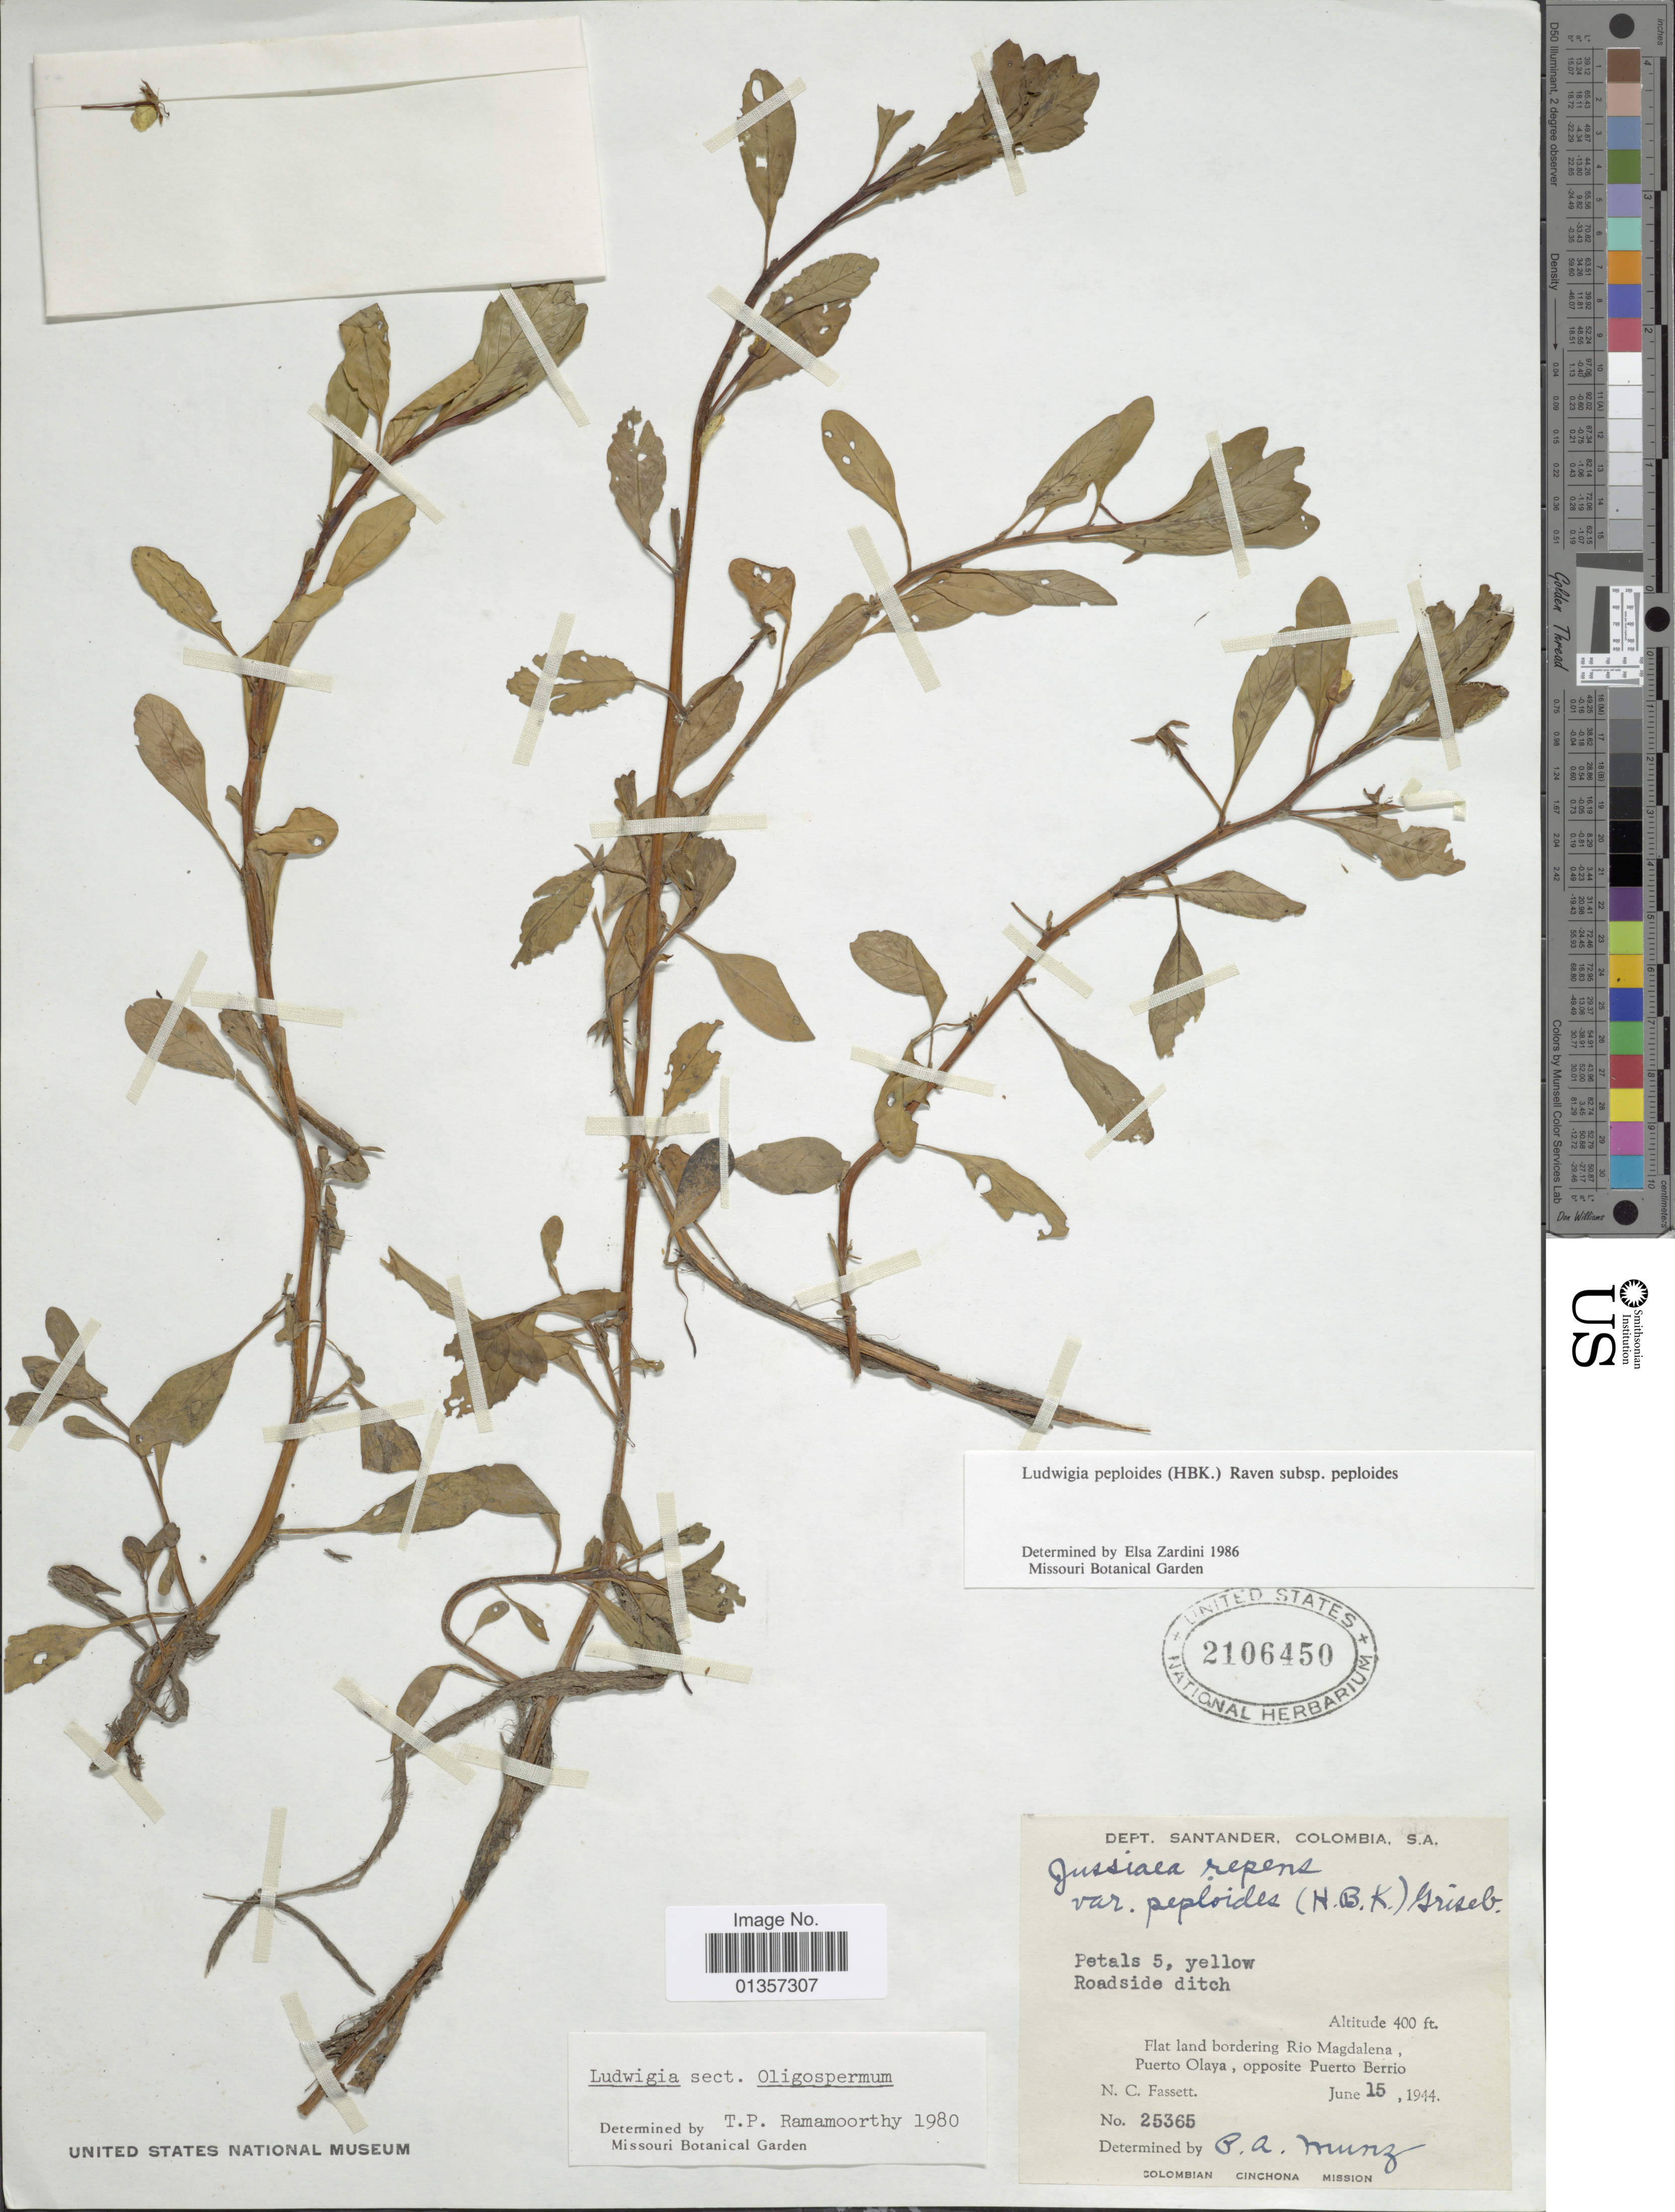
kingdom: Plantae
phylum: Tracheophyta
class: Magnoliopsida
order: Myrtales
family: Onagraceae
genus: Ludwigia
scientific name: Ludwigia peploides subsp. peploides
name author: (Kunth) P.H. Raven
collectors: N. C. Fassett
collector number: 25365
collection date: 1944-06-15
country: Colombia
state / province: Santander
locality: Flat land bordering Rio Magdalena, Puerto Olaya, opposite Puerto Berrio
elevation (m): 122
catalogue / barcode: US 2106450